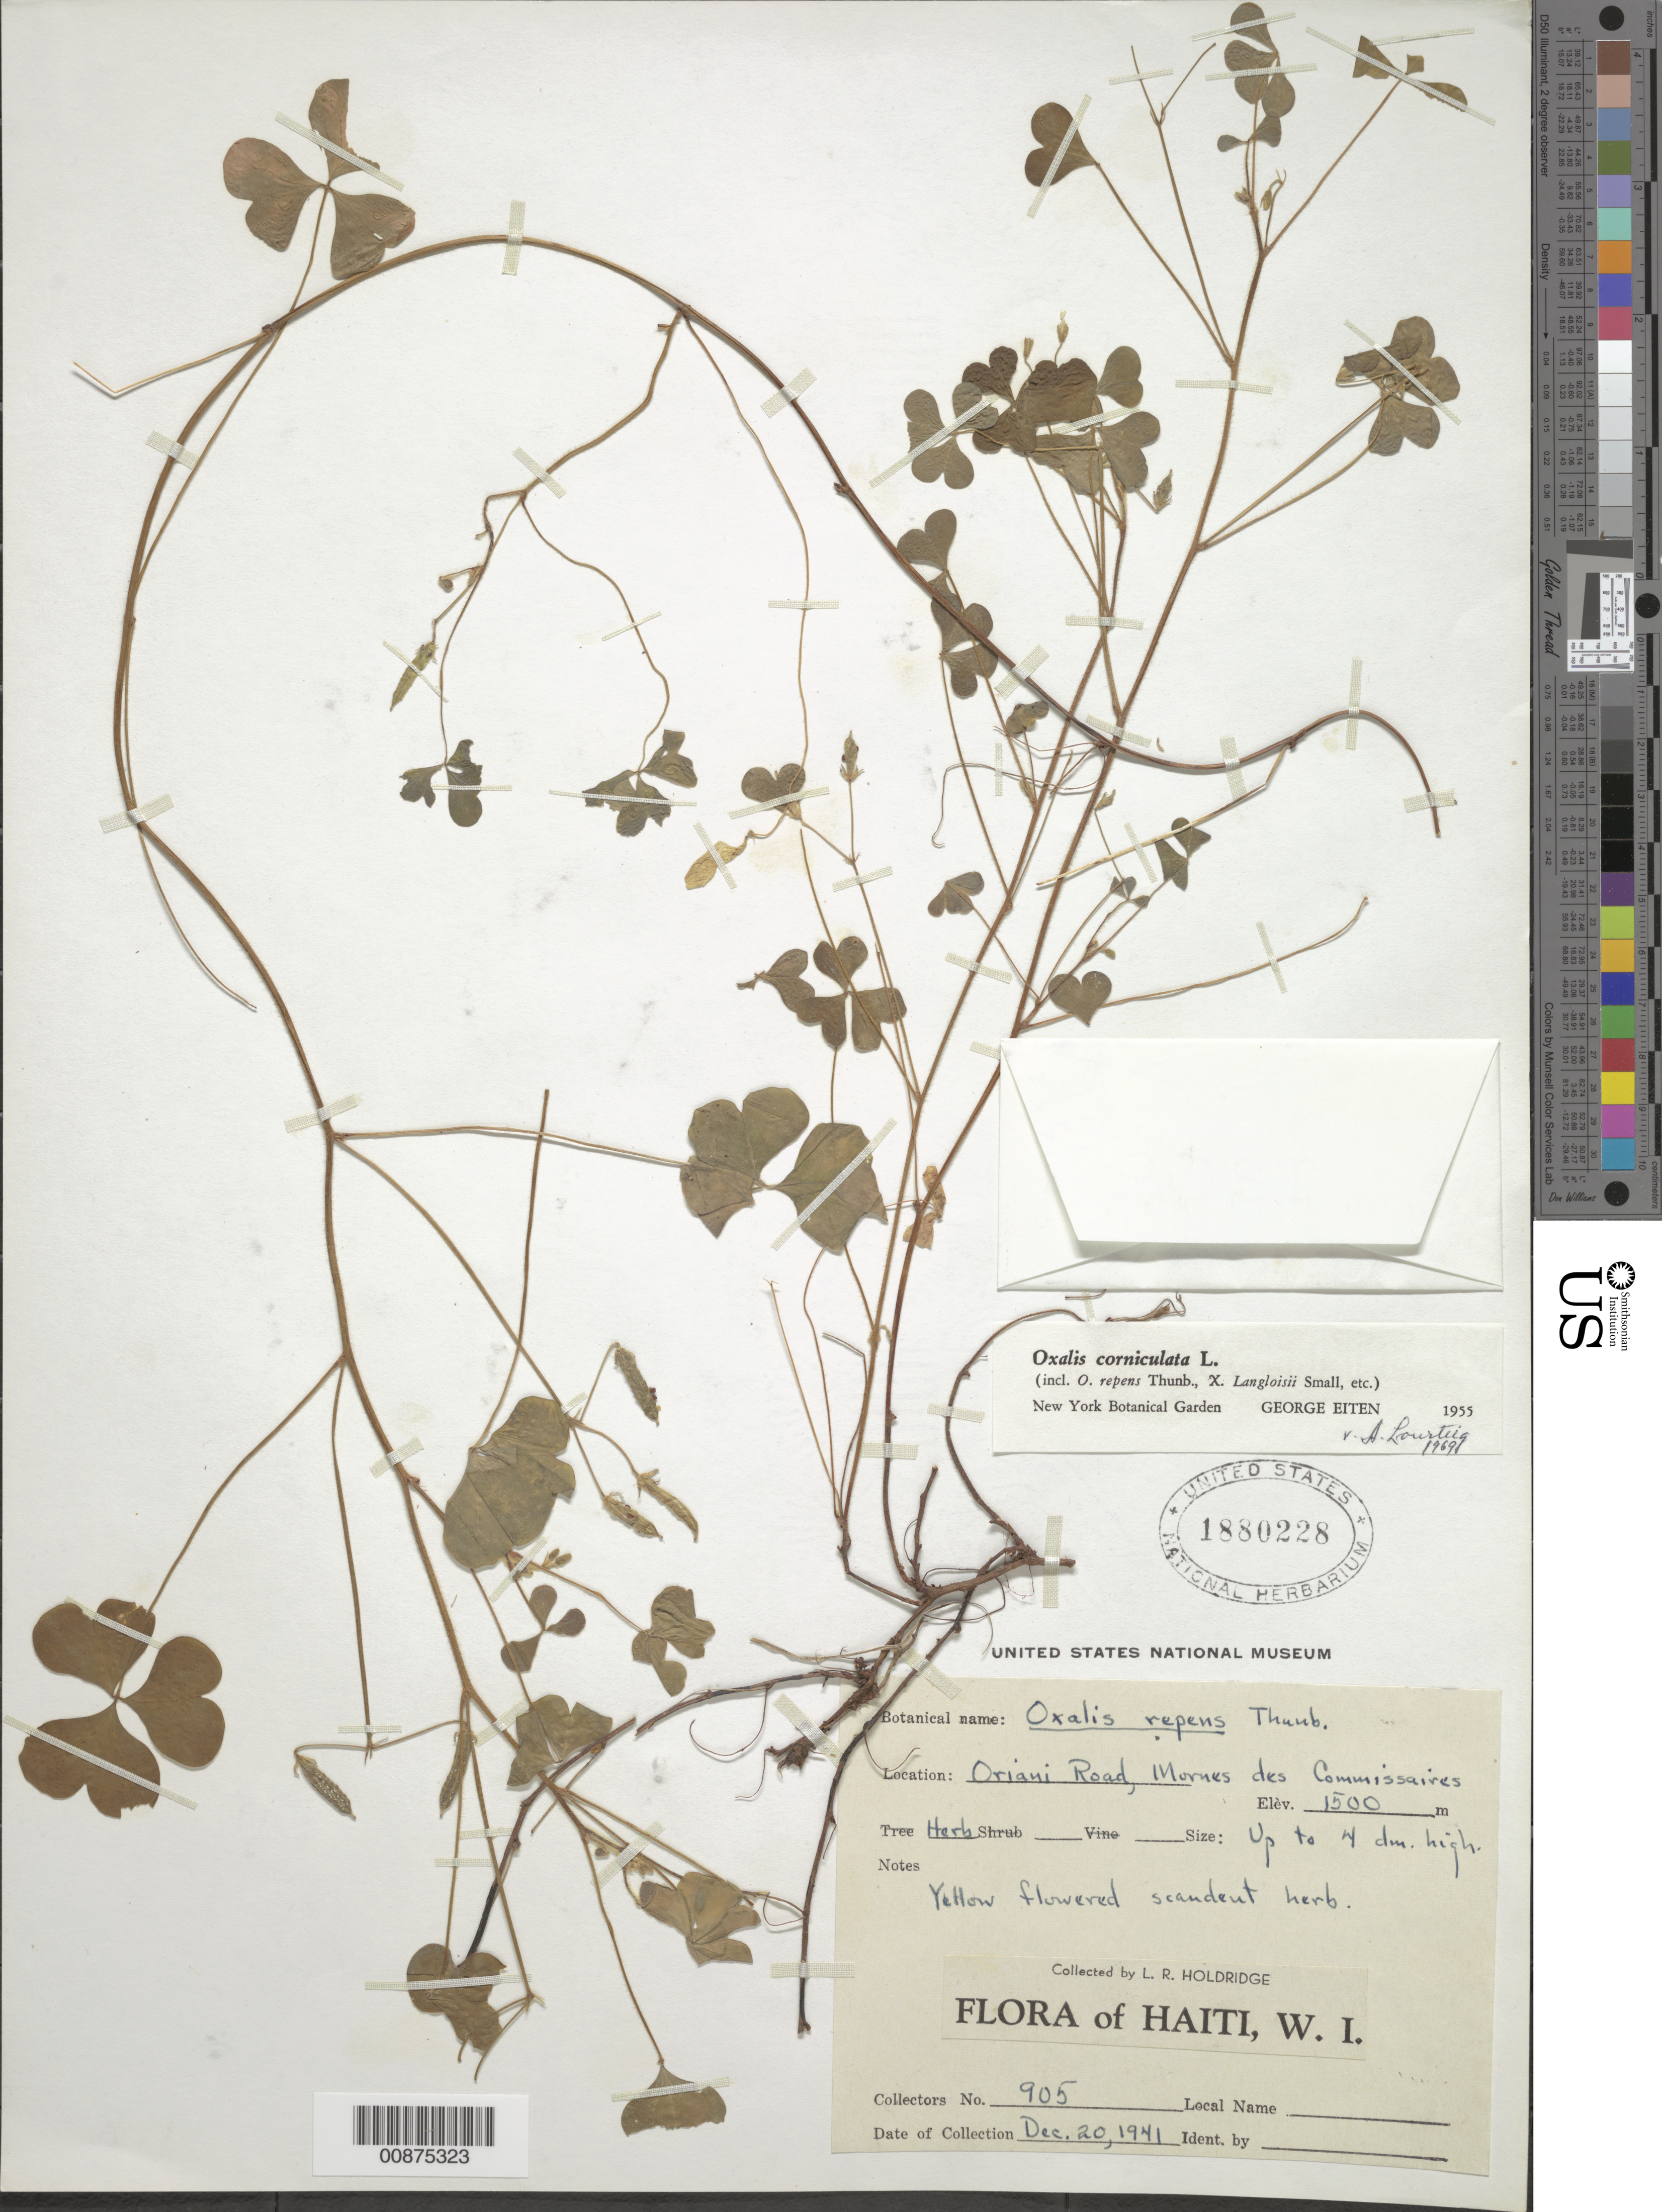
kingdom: Plantae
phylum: Tracheophyta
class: Magnoliopsida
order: Oxalidales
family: Oxalidaceae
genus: Oxalis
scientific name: Oxalis corniculata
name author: L.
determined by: Lourteig, A.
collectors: L. Holdridge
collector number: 905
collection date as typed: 20 Dec 1941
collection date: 1941-12-20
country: Haiti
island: Hispaniola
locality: Oriani Road, Mornes des Commissaires.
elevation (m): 1500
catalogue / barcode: US 1880228